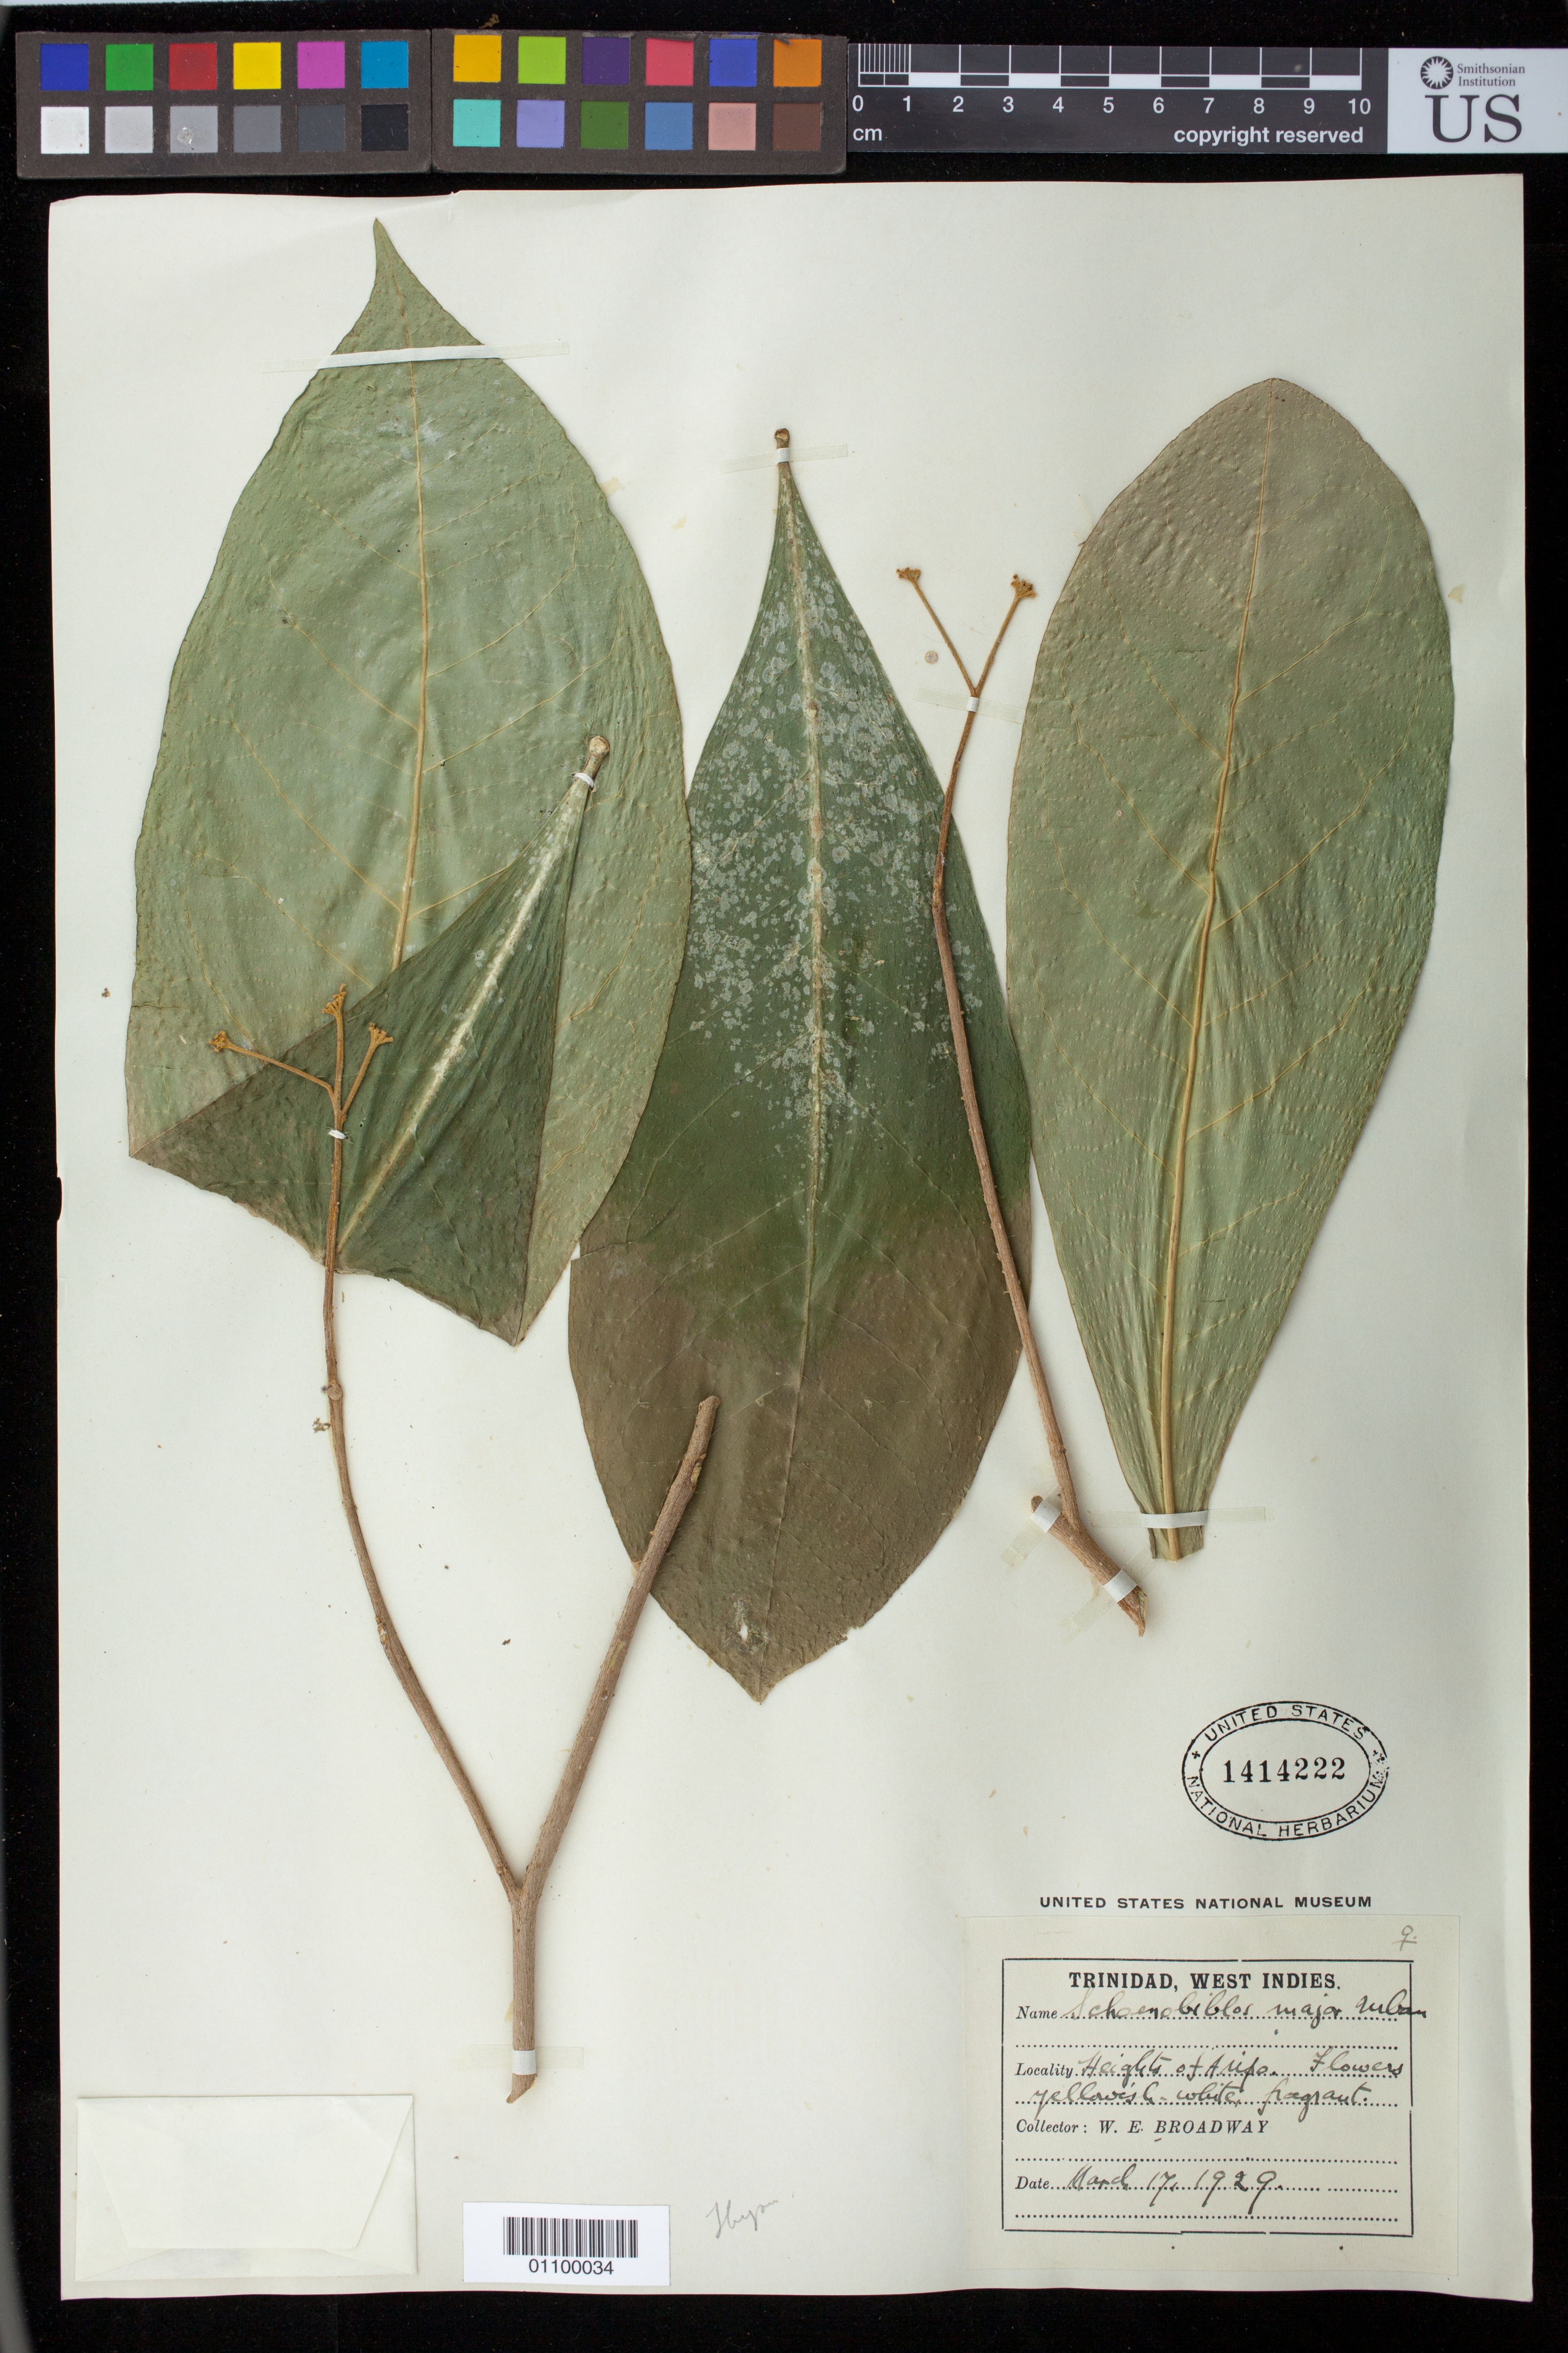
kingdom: Plantae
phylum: Tracheophyta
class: Magnoliopsida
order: Malvales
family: Thymelaeaceae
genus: Schoenobiblus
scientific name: Schoenobiblus grandifolia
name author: Urb.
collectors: W. E. Broadway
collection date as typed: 17 Mar 1929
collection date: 1929-03-17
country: Trinidad and Tobago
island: Trinidad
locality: Heights of Aripo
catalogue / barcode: US 1414222